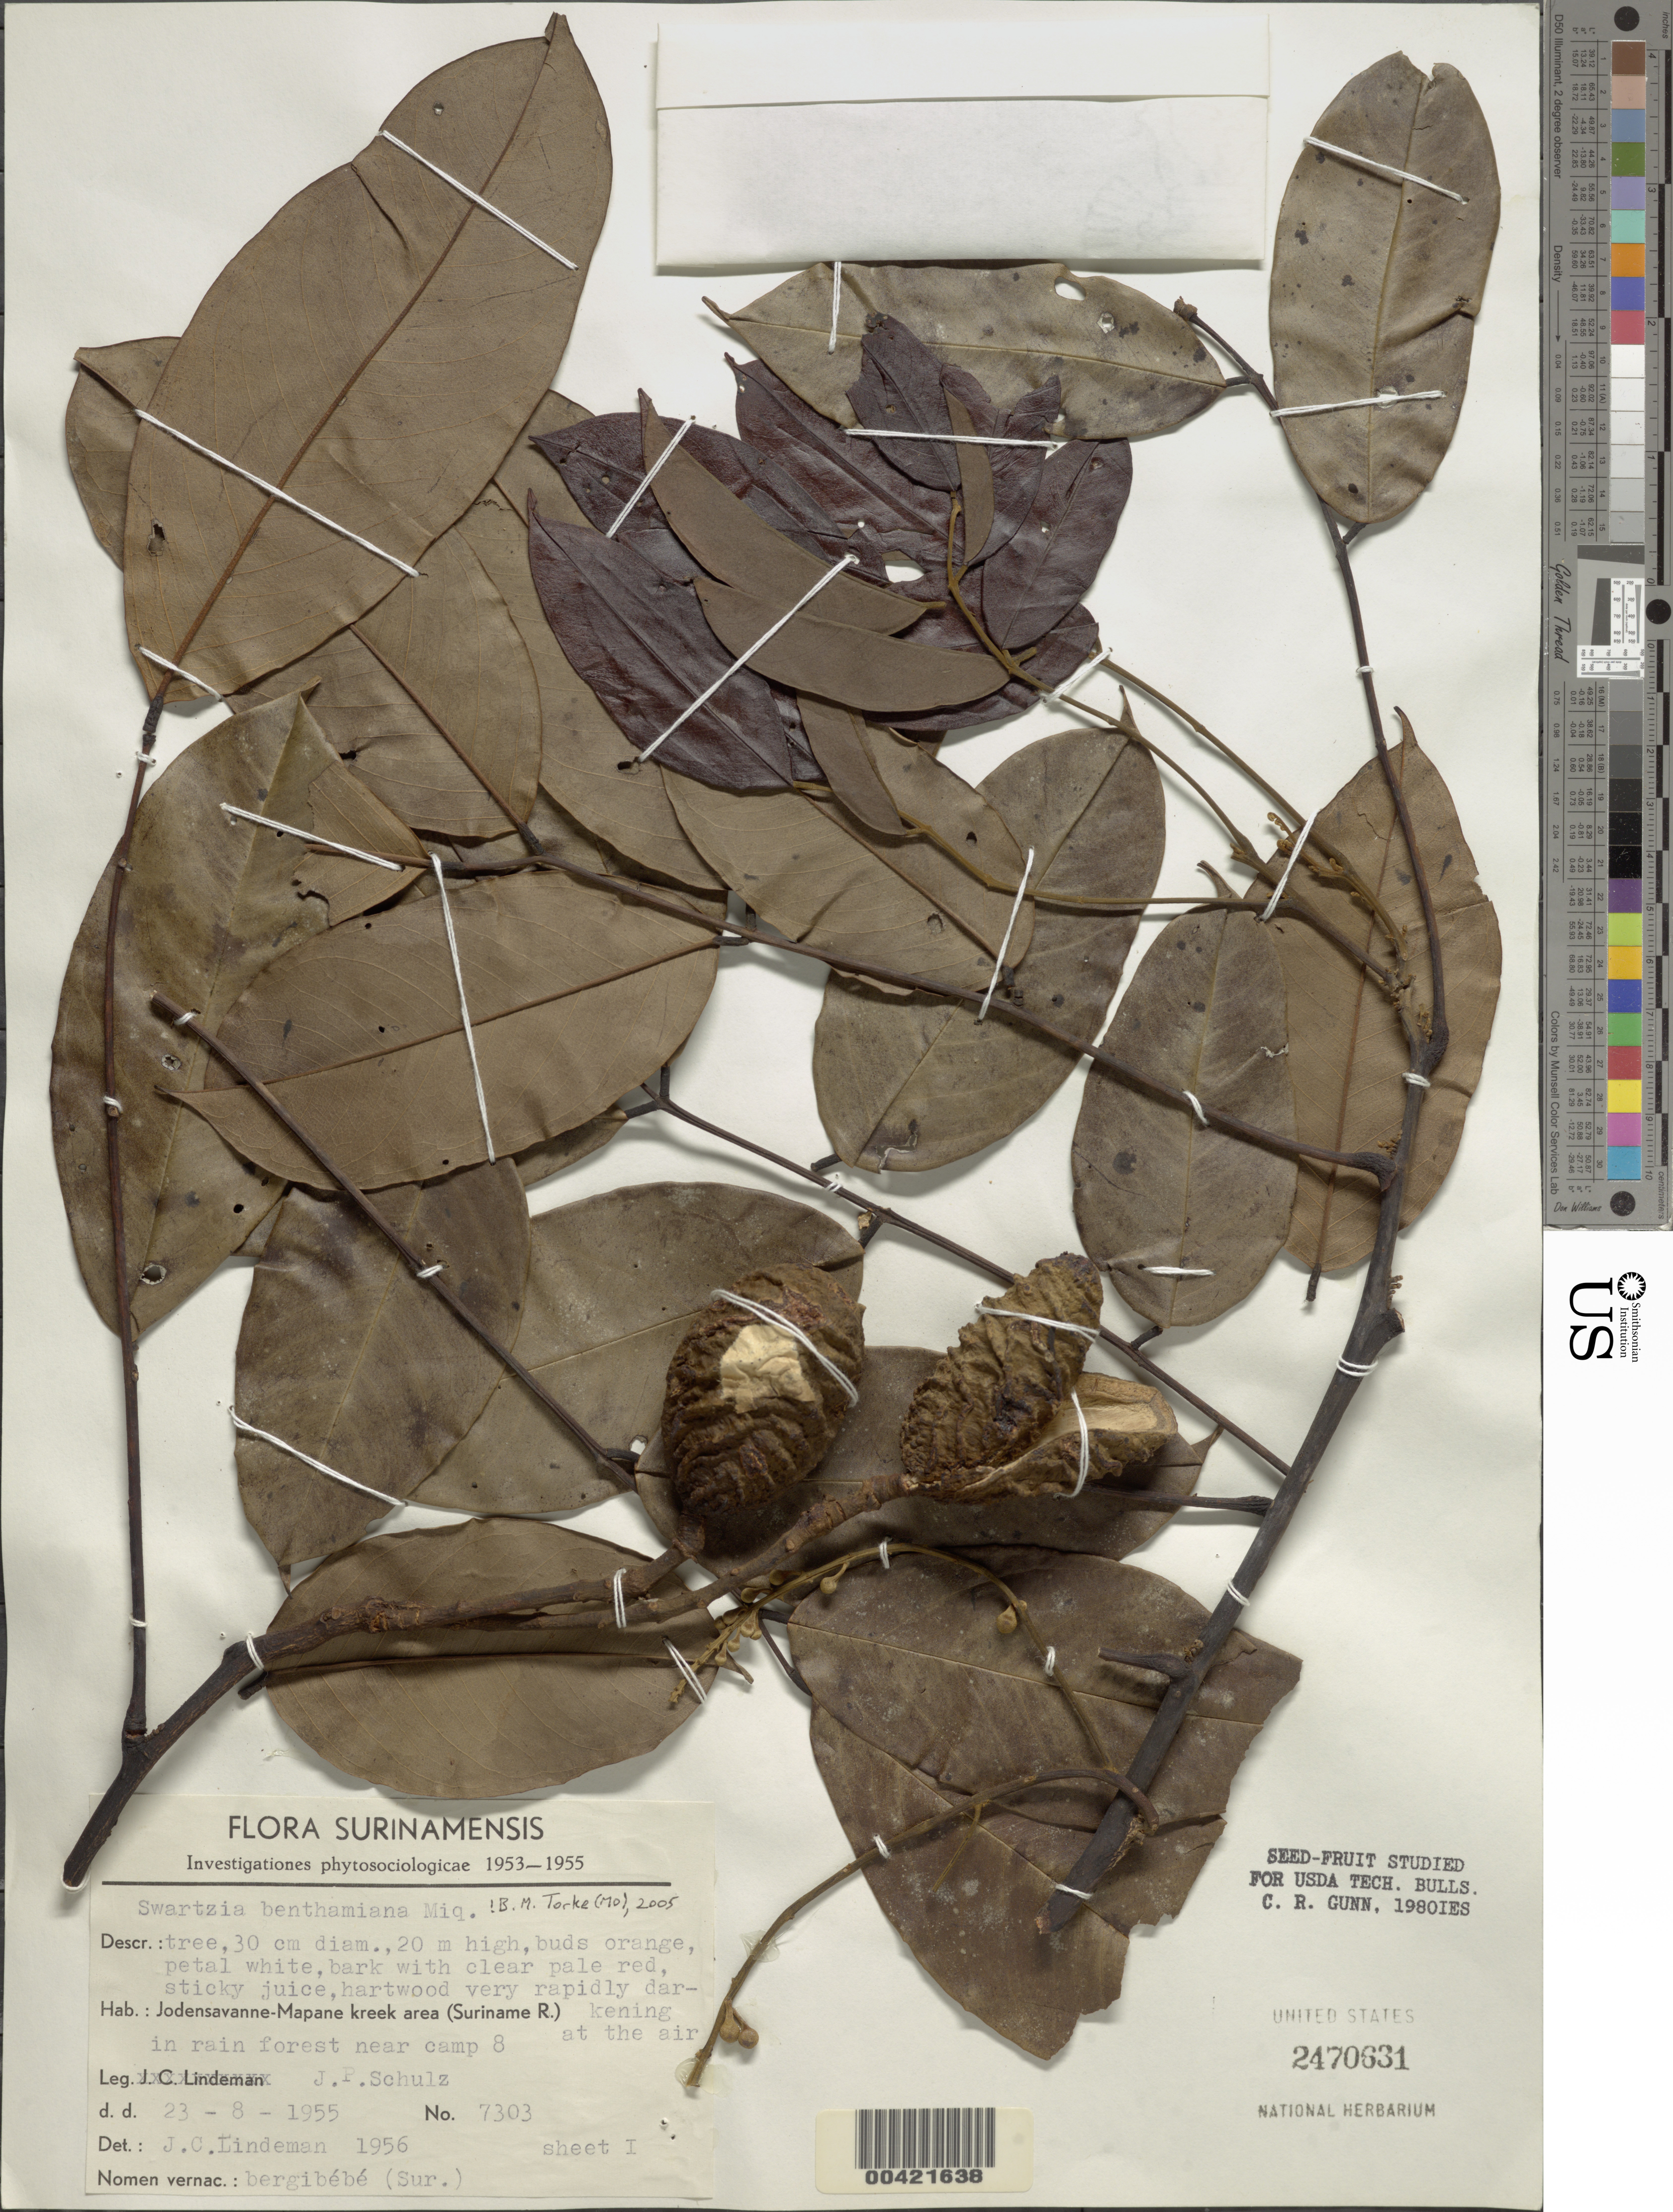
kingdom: Plantae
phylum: Tracheophyta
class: Magnoliopsida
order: Fabales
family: Fabaceae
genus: Swartzia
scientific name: Swartzia benthamiana var. benthamiana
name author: Miq.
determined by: Lindemann, J. C.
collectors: J. P. Schulz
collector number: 7303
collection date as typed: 23 Aug 1955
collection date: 1955-08-23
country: Suriname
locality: Jodensavanne-mapane kreek area (suriname river.)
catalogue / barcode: US 2470631